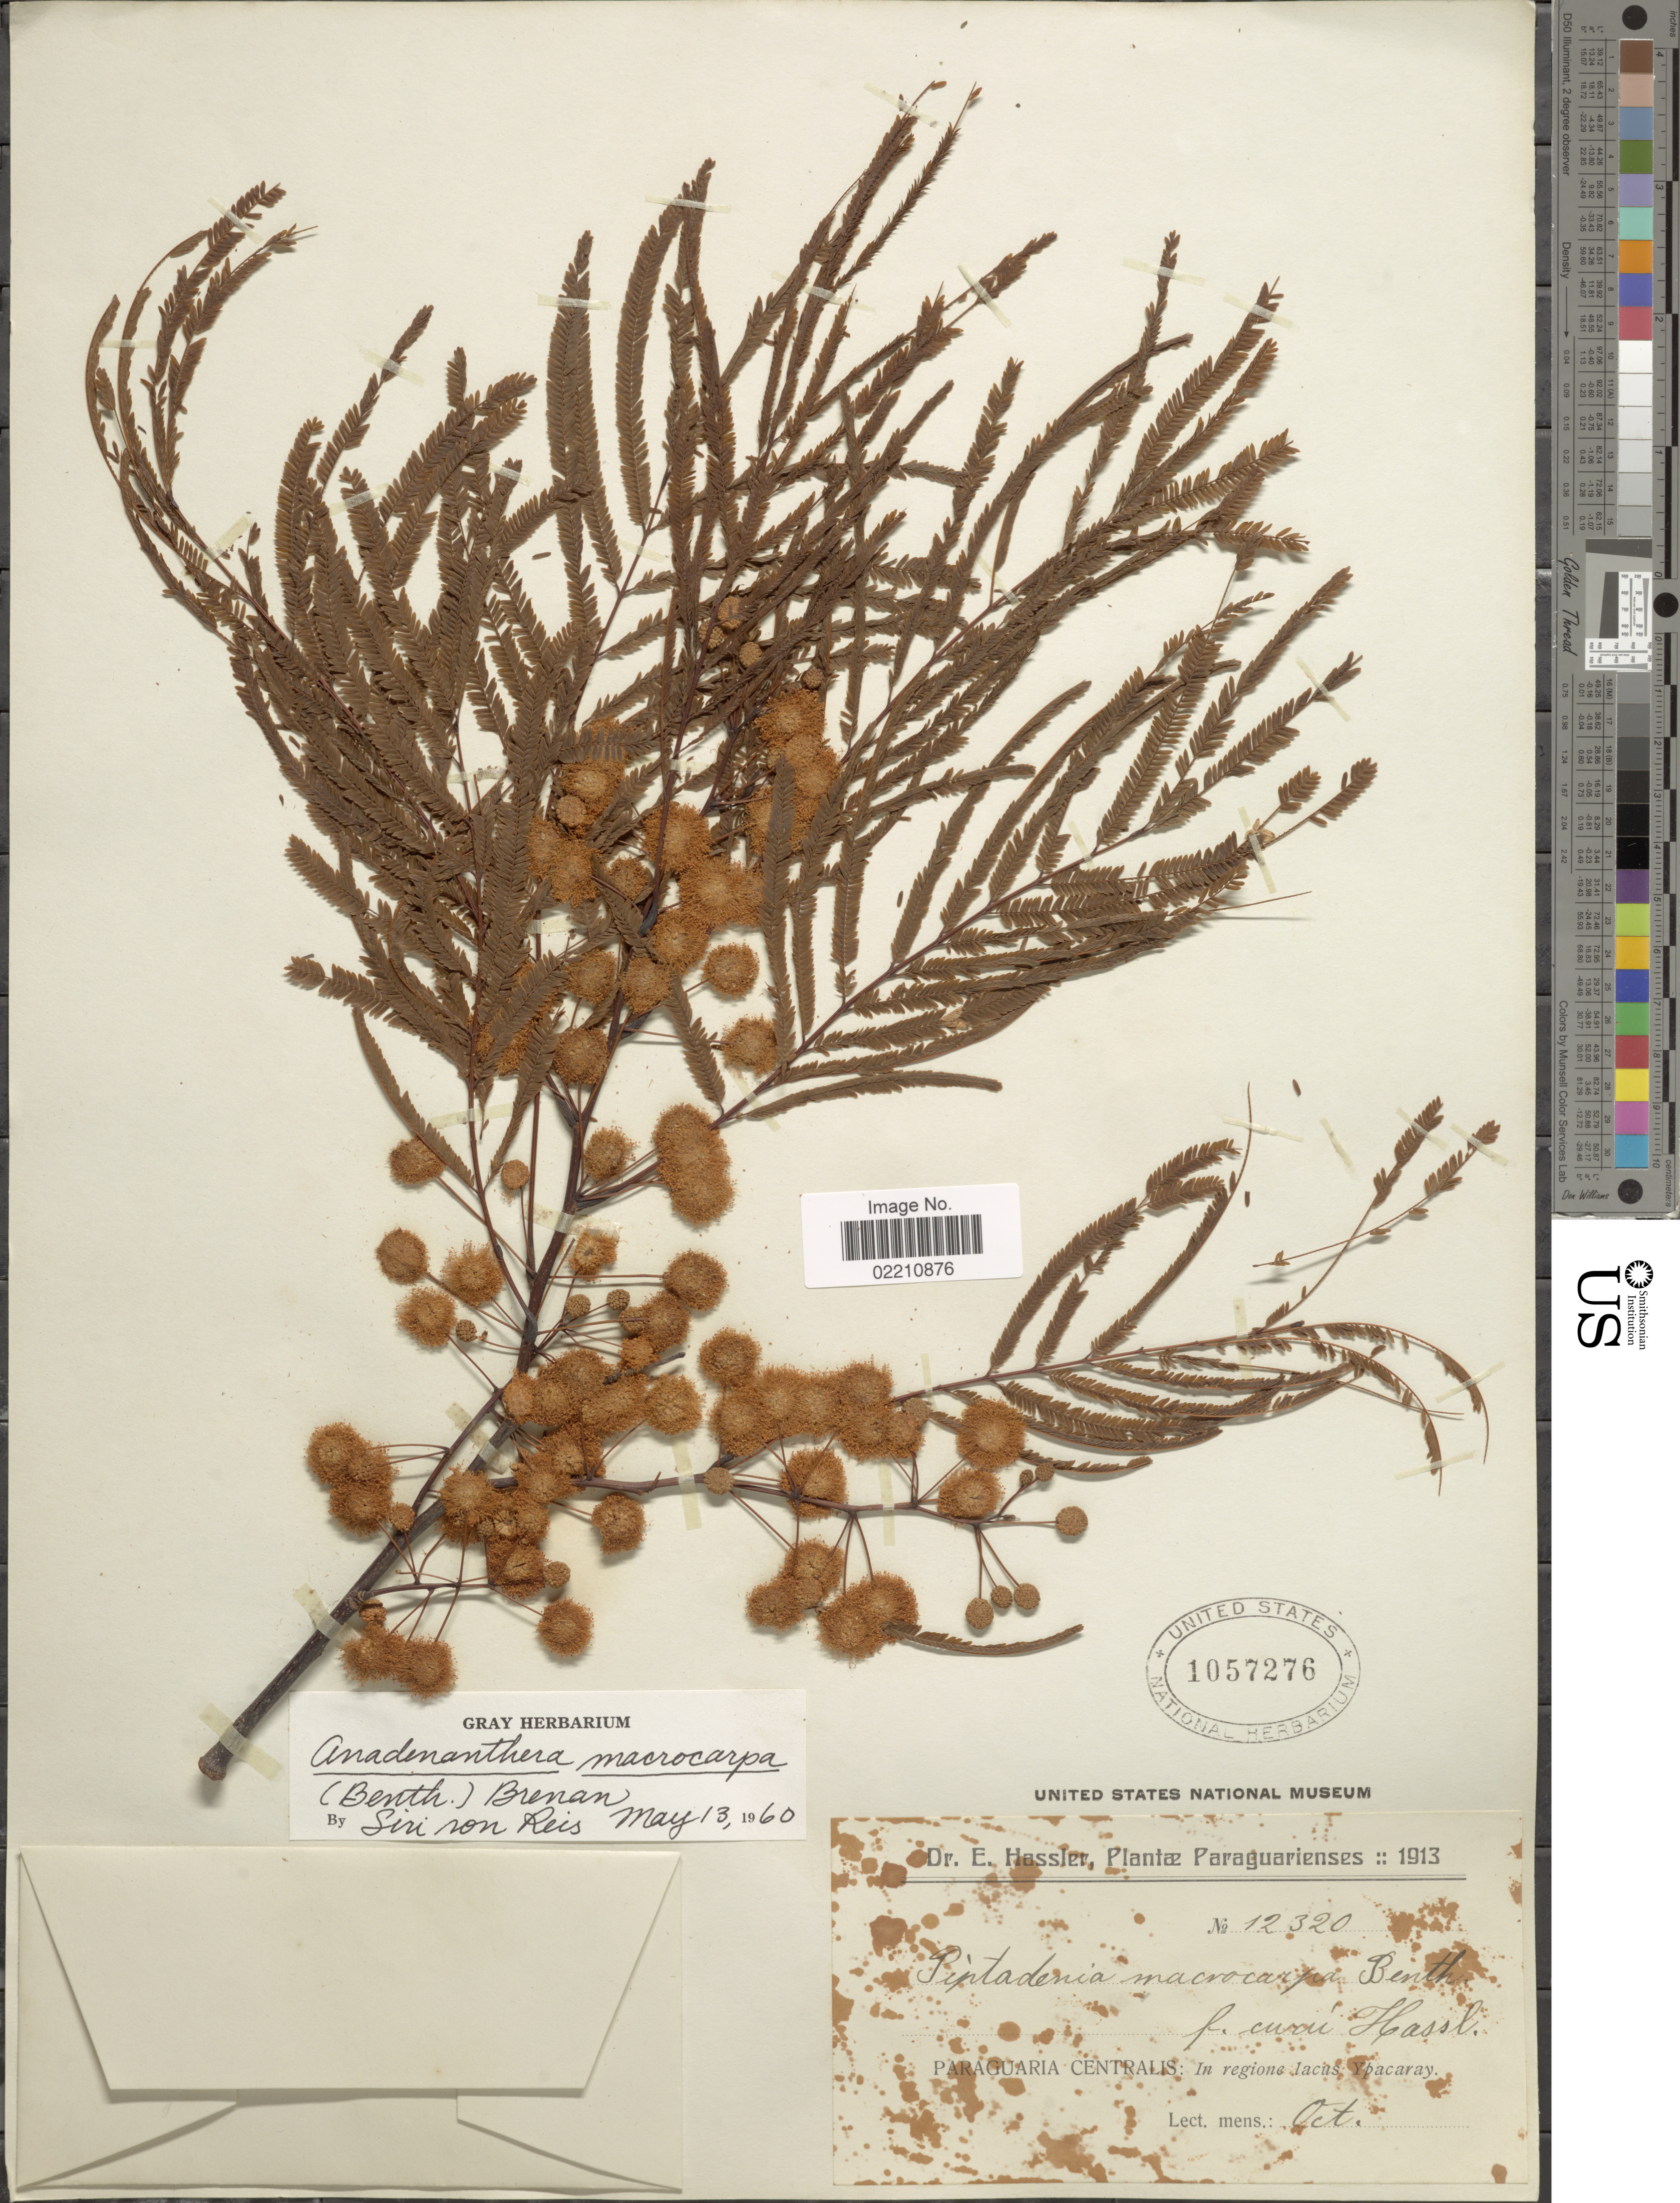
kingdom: Plantae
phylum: Tracheophyta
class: Magnoliopsida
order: Fabales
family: Fabaceae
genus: Anadenanthera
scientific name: Anadenanthera macrocarpa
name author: (Benth.) Brenan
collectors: E. Hassler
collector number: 12320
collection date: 1913-10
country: Paraguay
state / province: Paraguari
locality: Paraguaria Centralis: In regione Jacus Ypacaray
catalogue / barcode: US 1057276